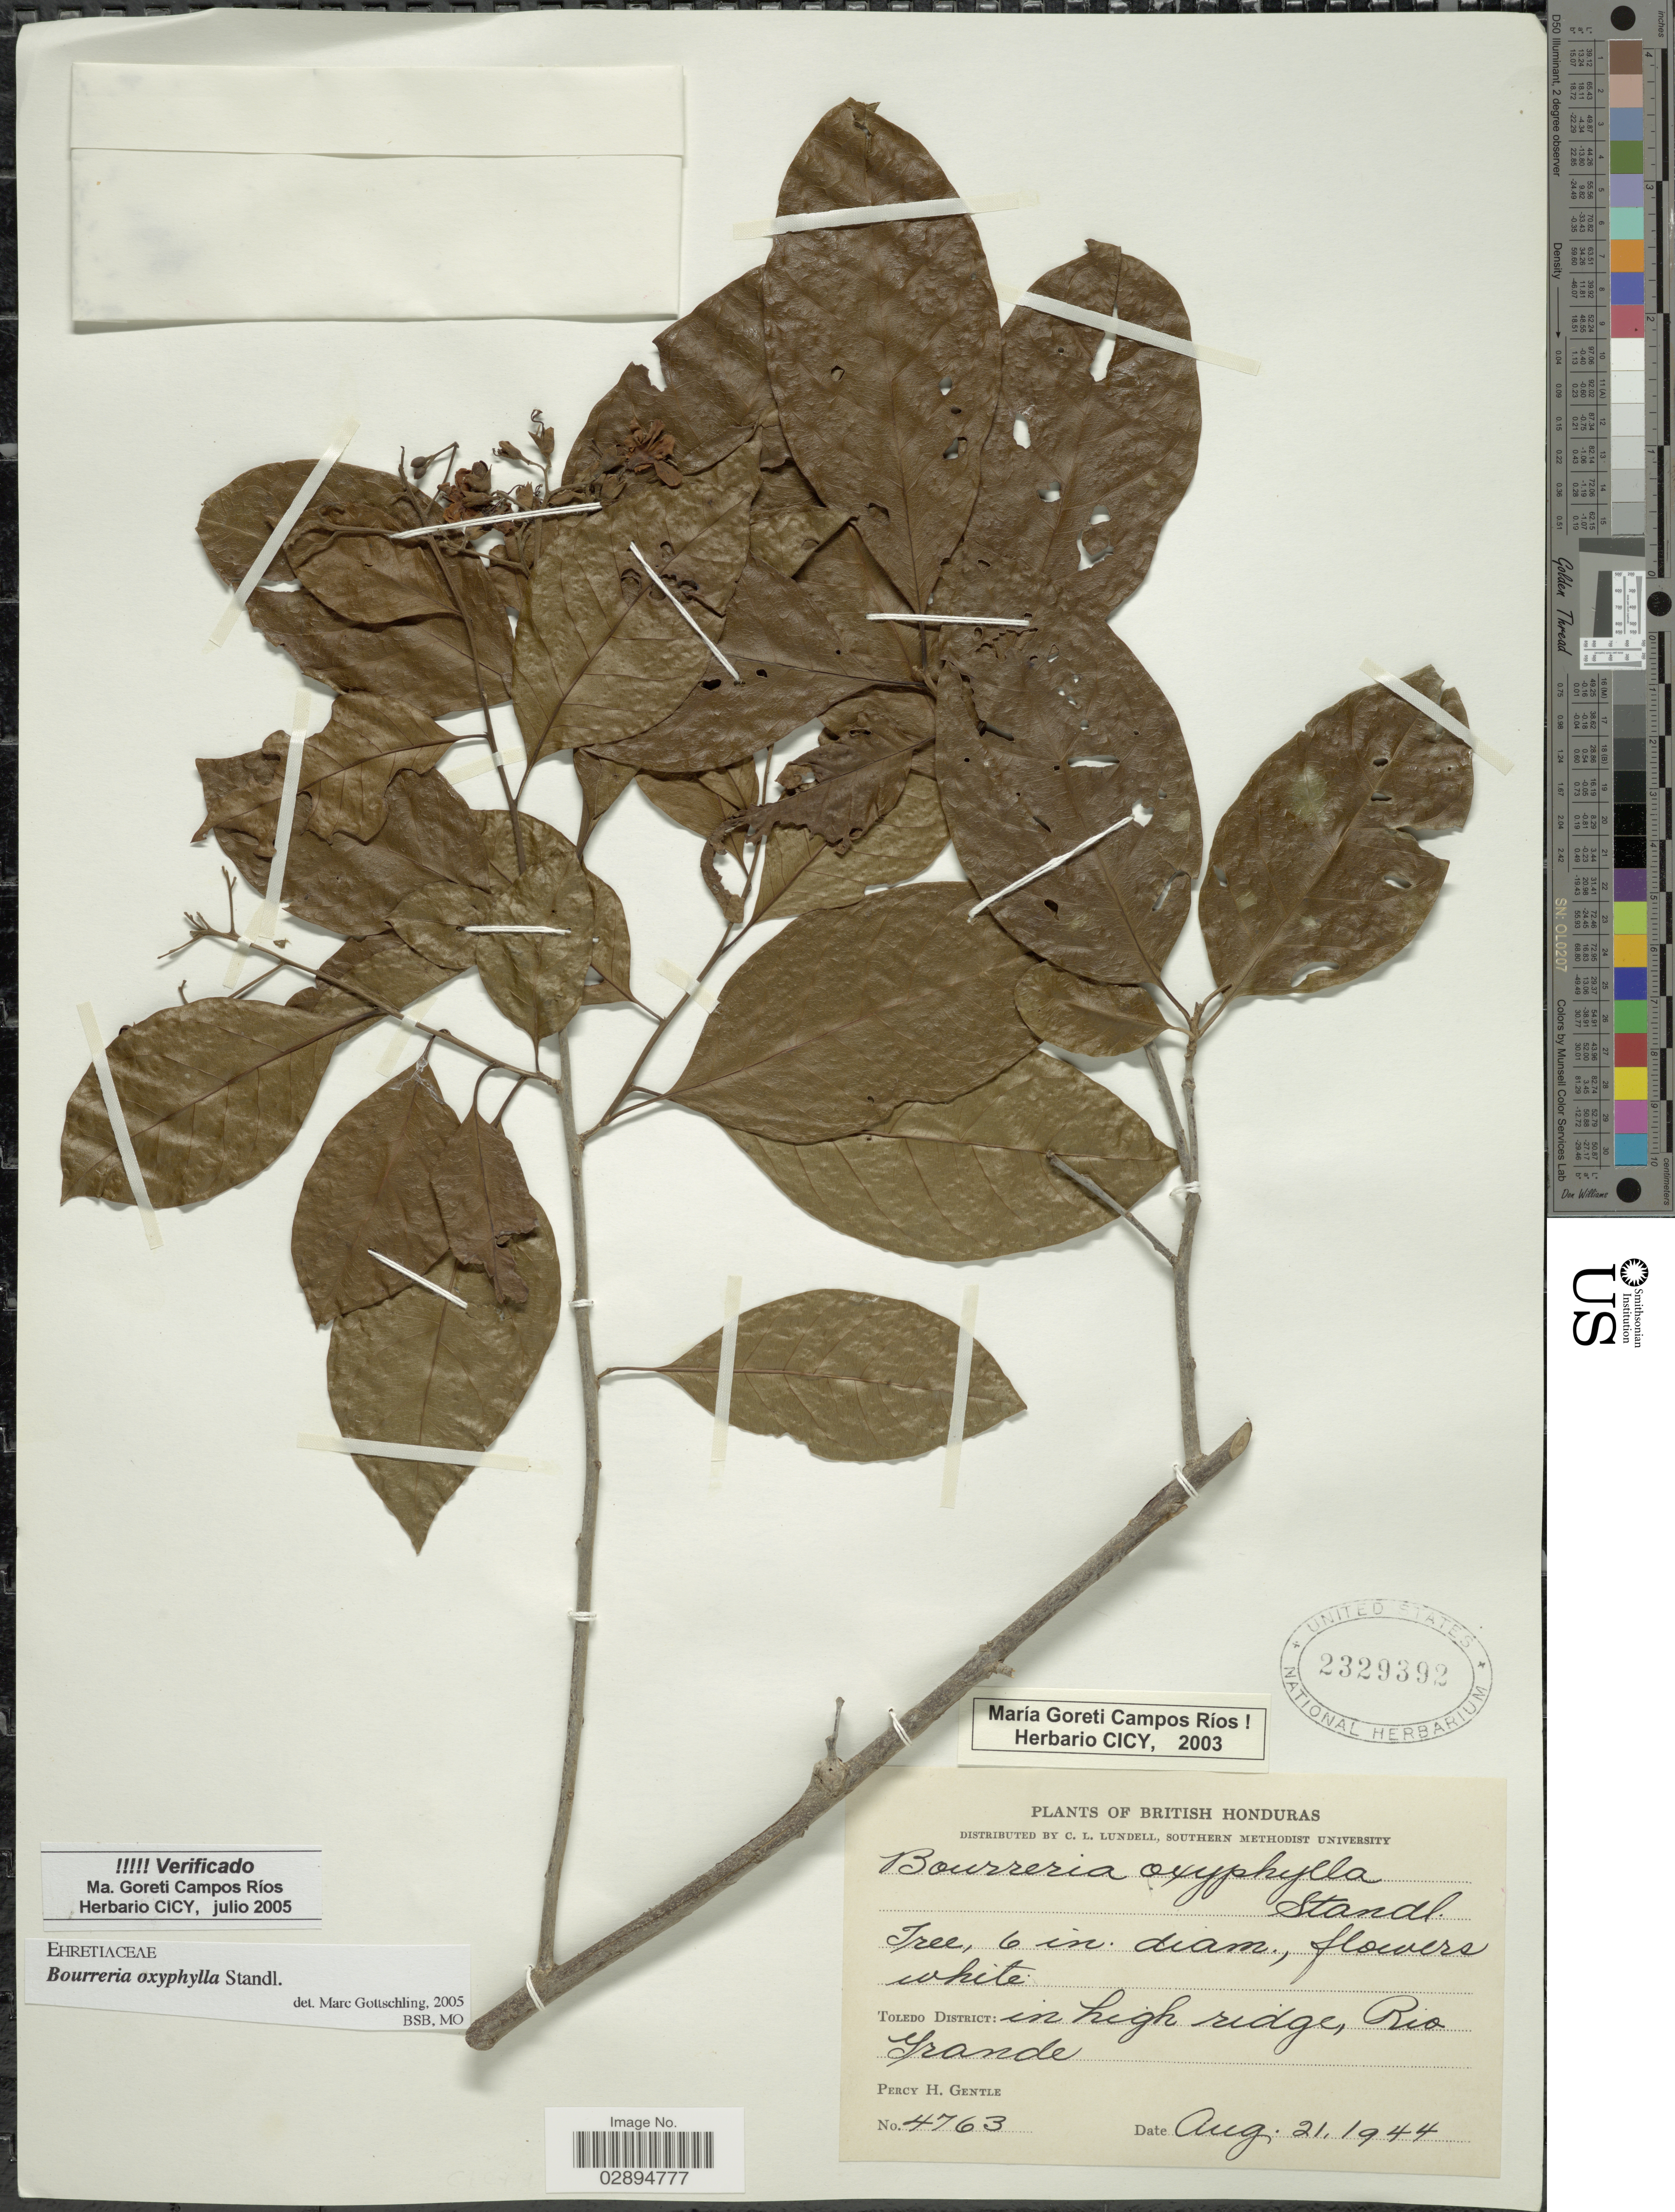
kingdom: Plantae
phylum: Tracheophyta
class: Magnoliopsida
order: Boraginales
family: Ehretiaceae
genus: Bourreria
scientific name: Bourreria oxyphylla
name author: Standl.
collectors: P. H. Gentle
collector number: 4763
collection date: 1944-08-21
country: Belize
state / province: Toledo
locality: British Honduras. Toledo District: in high ridge, Rio Grande.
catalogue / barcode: US 2329392